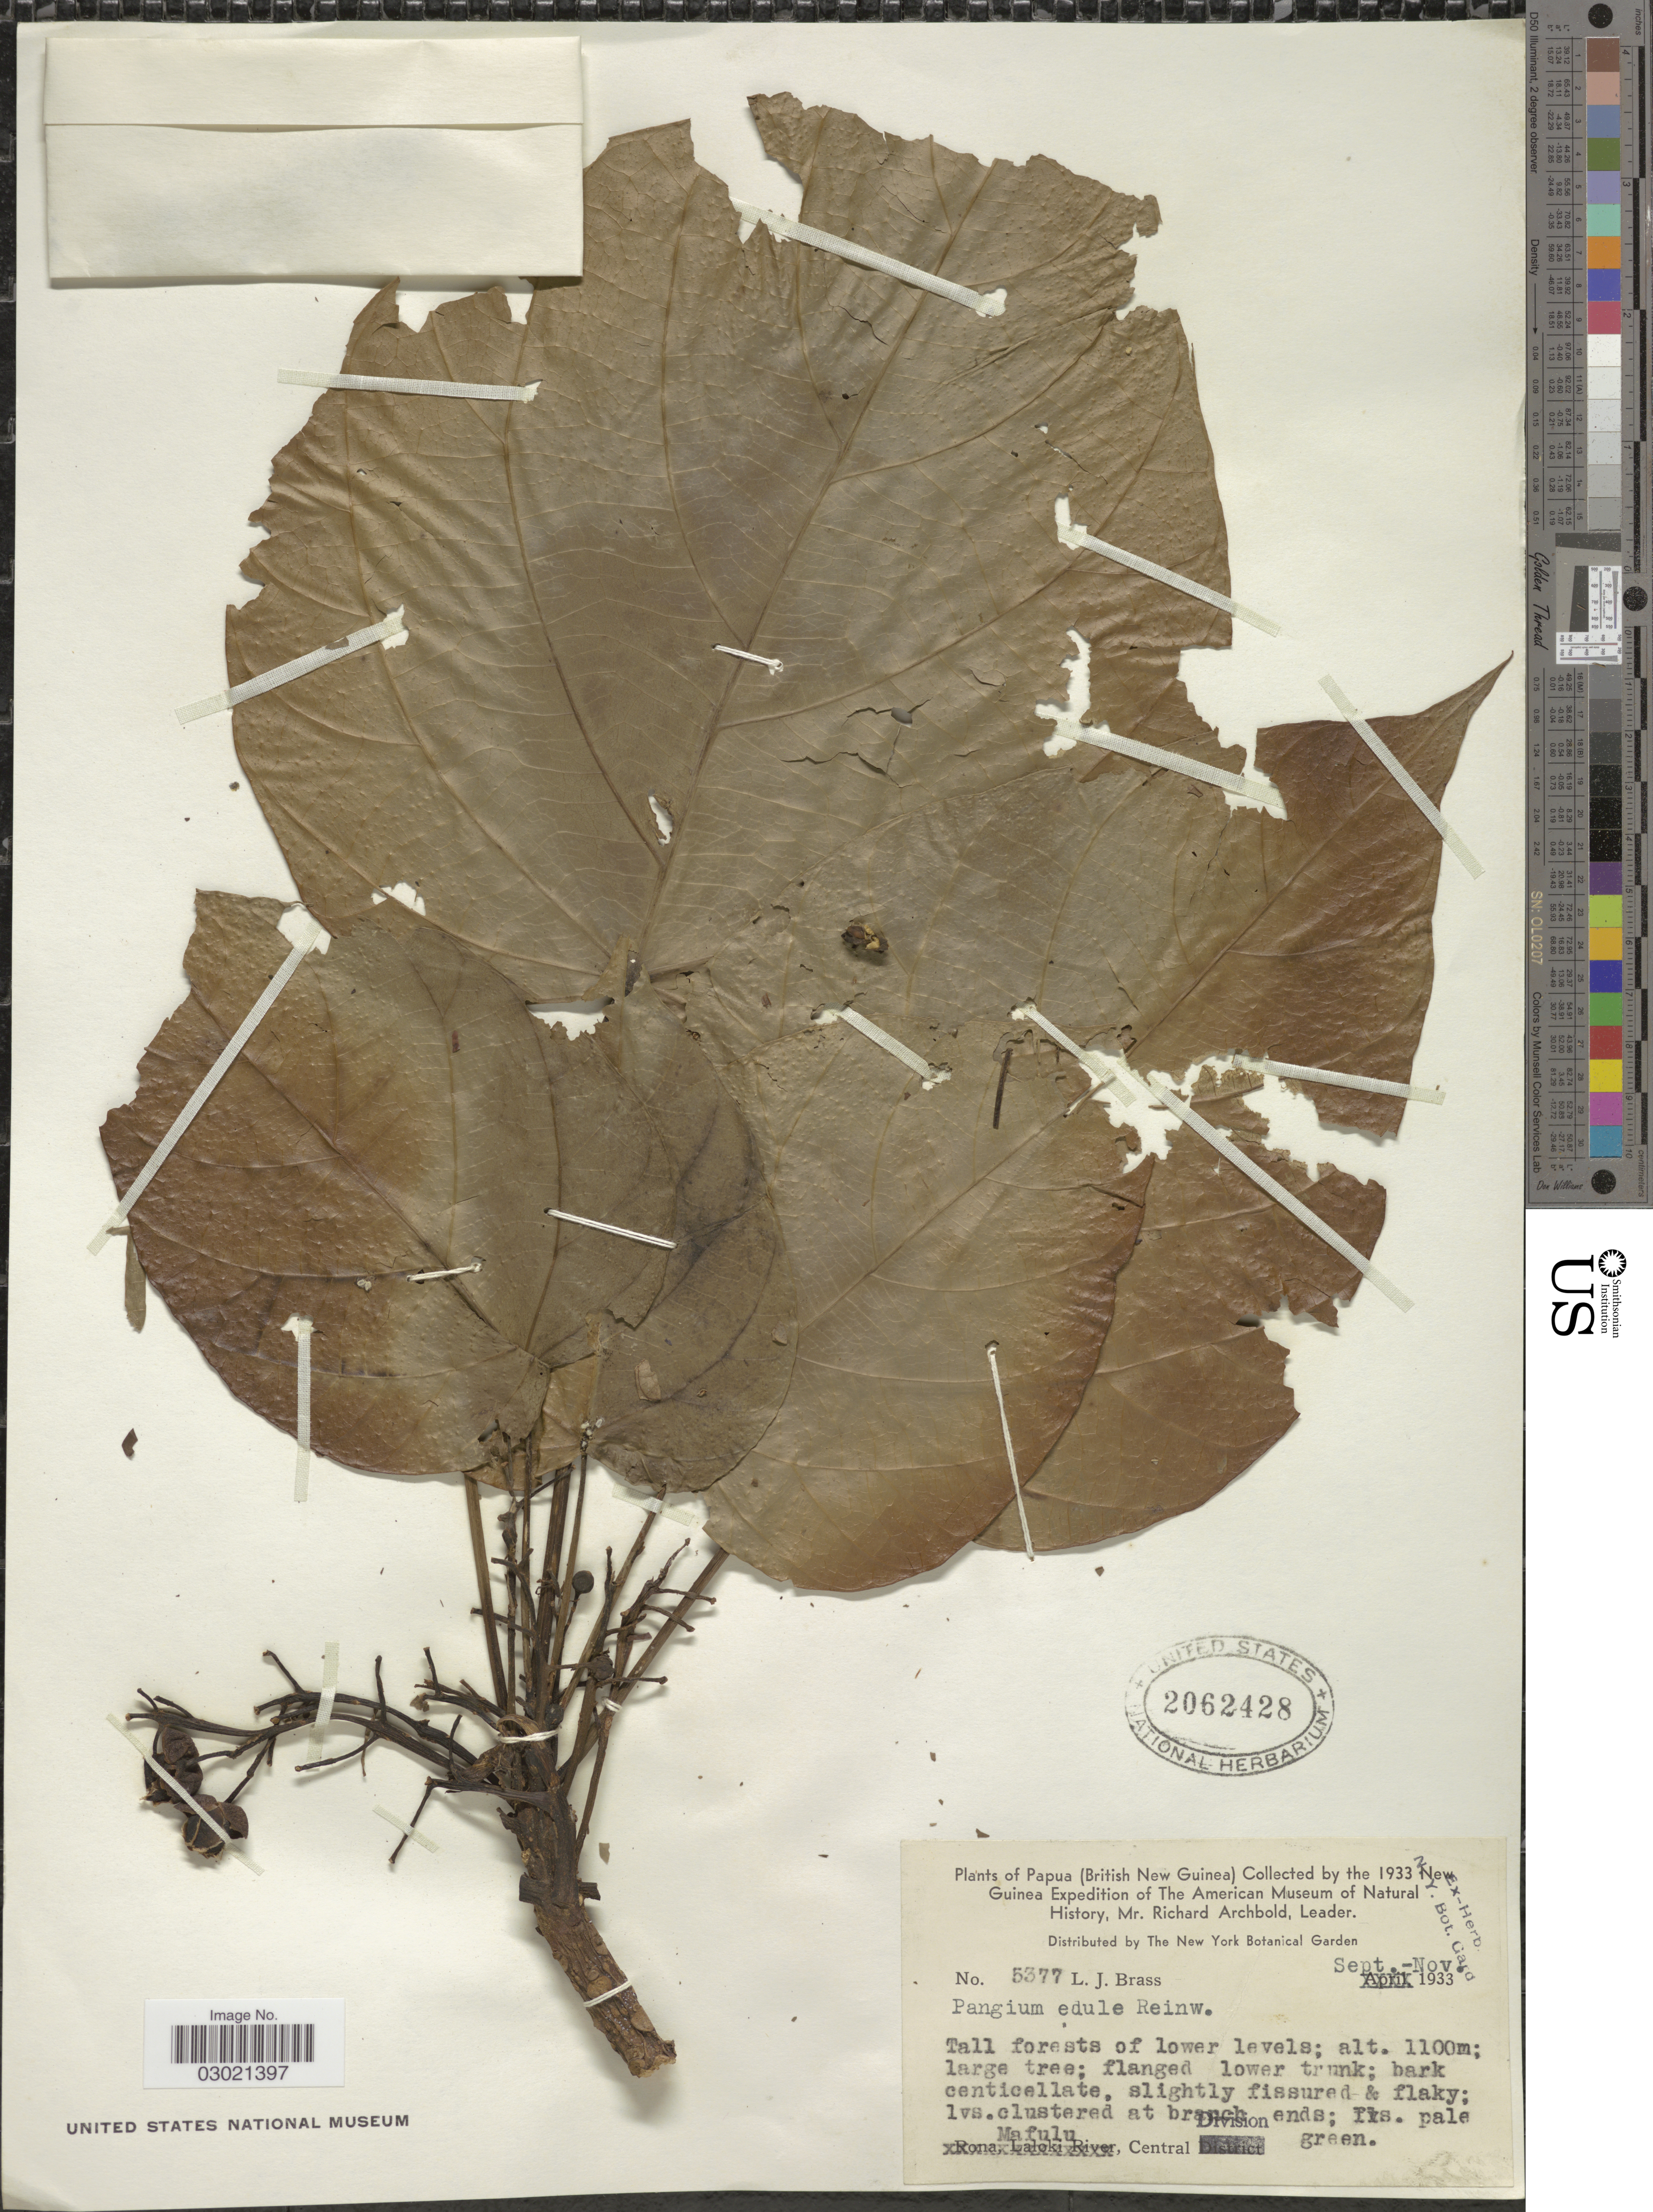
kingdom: Plantae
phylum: Tracheophyta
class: Magnoliopsida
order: Malpighiales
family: Achariaceae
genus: Pangium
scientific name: Pangium edule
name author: Reinw.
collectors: L. J. Brass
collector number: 5377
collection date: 1933-09/1933-11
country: Papua New Guinea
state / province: Central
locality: Papua (British New Guinea). Mafulu, Central Division.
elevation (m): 1100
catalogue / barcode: US 2062428